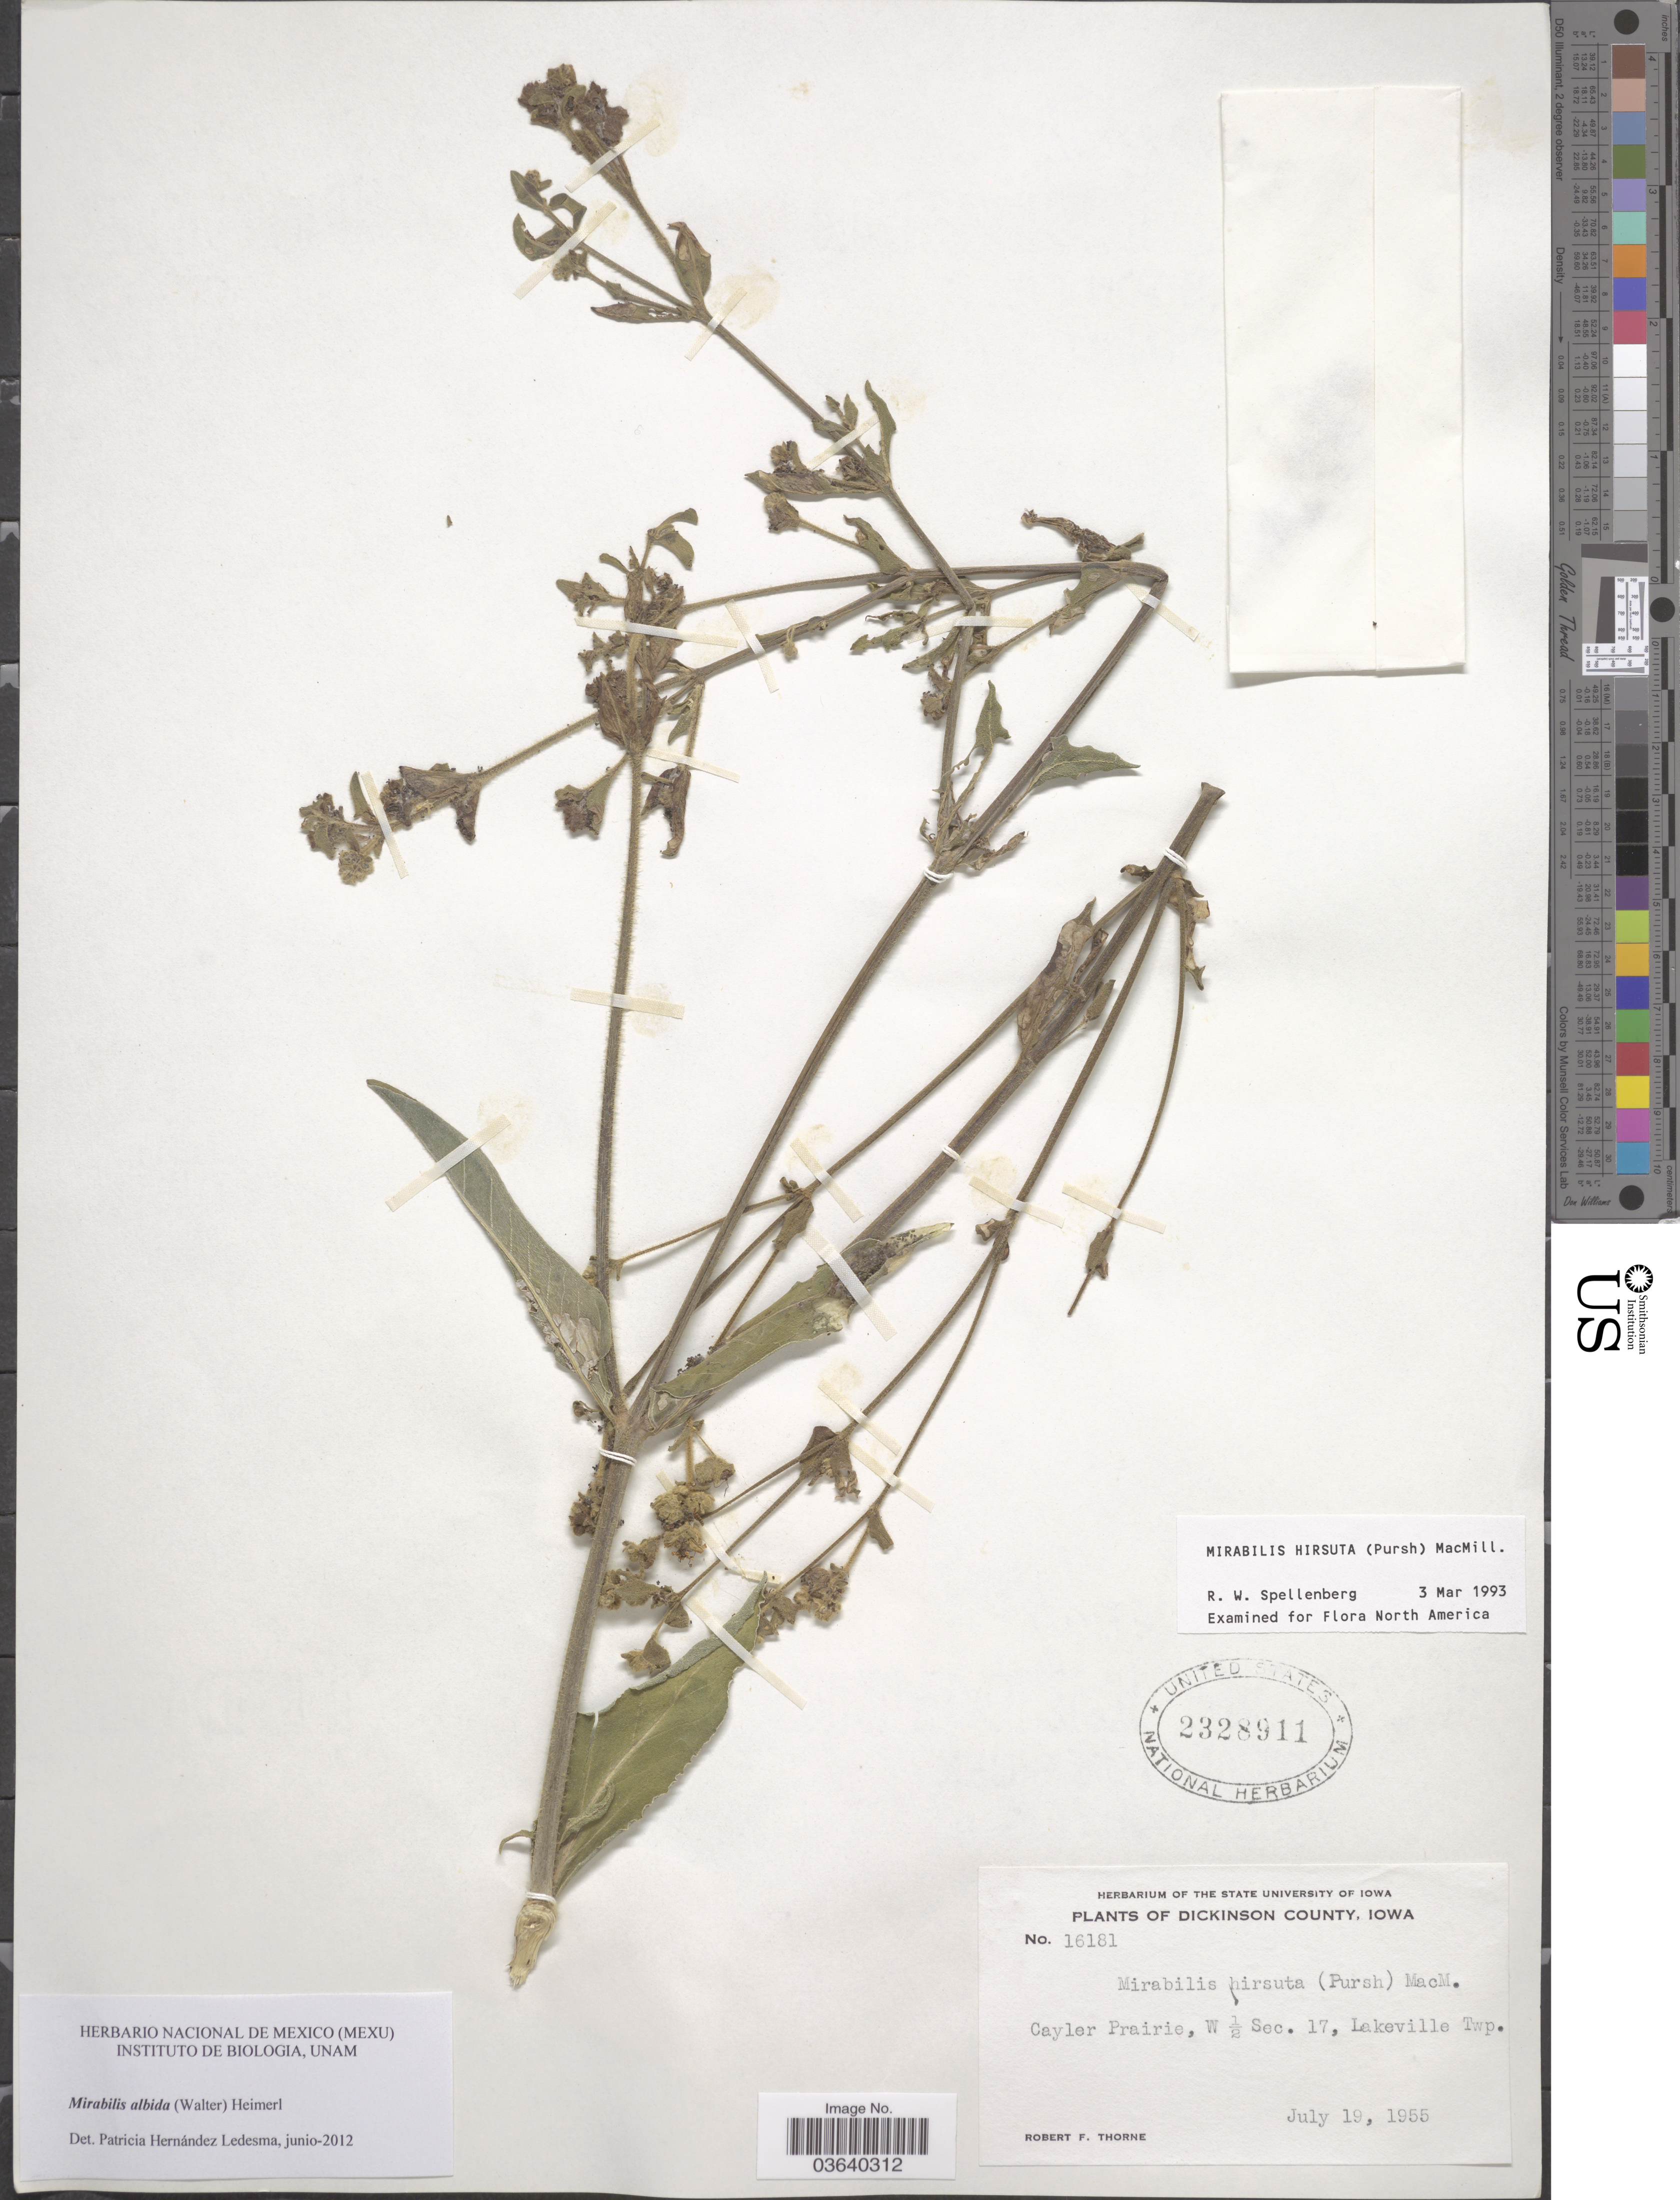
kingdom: Plantae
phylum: Tracheophyta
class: Magnoliopsida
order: Caryophyllales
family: Nyctaginaceae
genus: Mirabilis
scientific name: Mirabilis albida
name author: (Walter) Heimerl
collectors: R. F. Thorne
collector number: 16181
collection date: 1955-07-19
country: United States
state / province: Iowa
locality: Dickinson County. Cayler Prairie, W ½ Sec. 17, Lakeville Twp.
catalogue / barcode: US 2328911